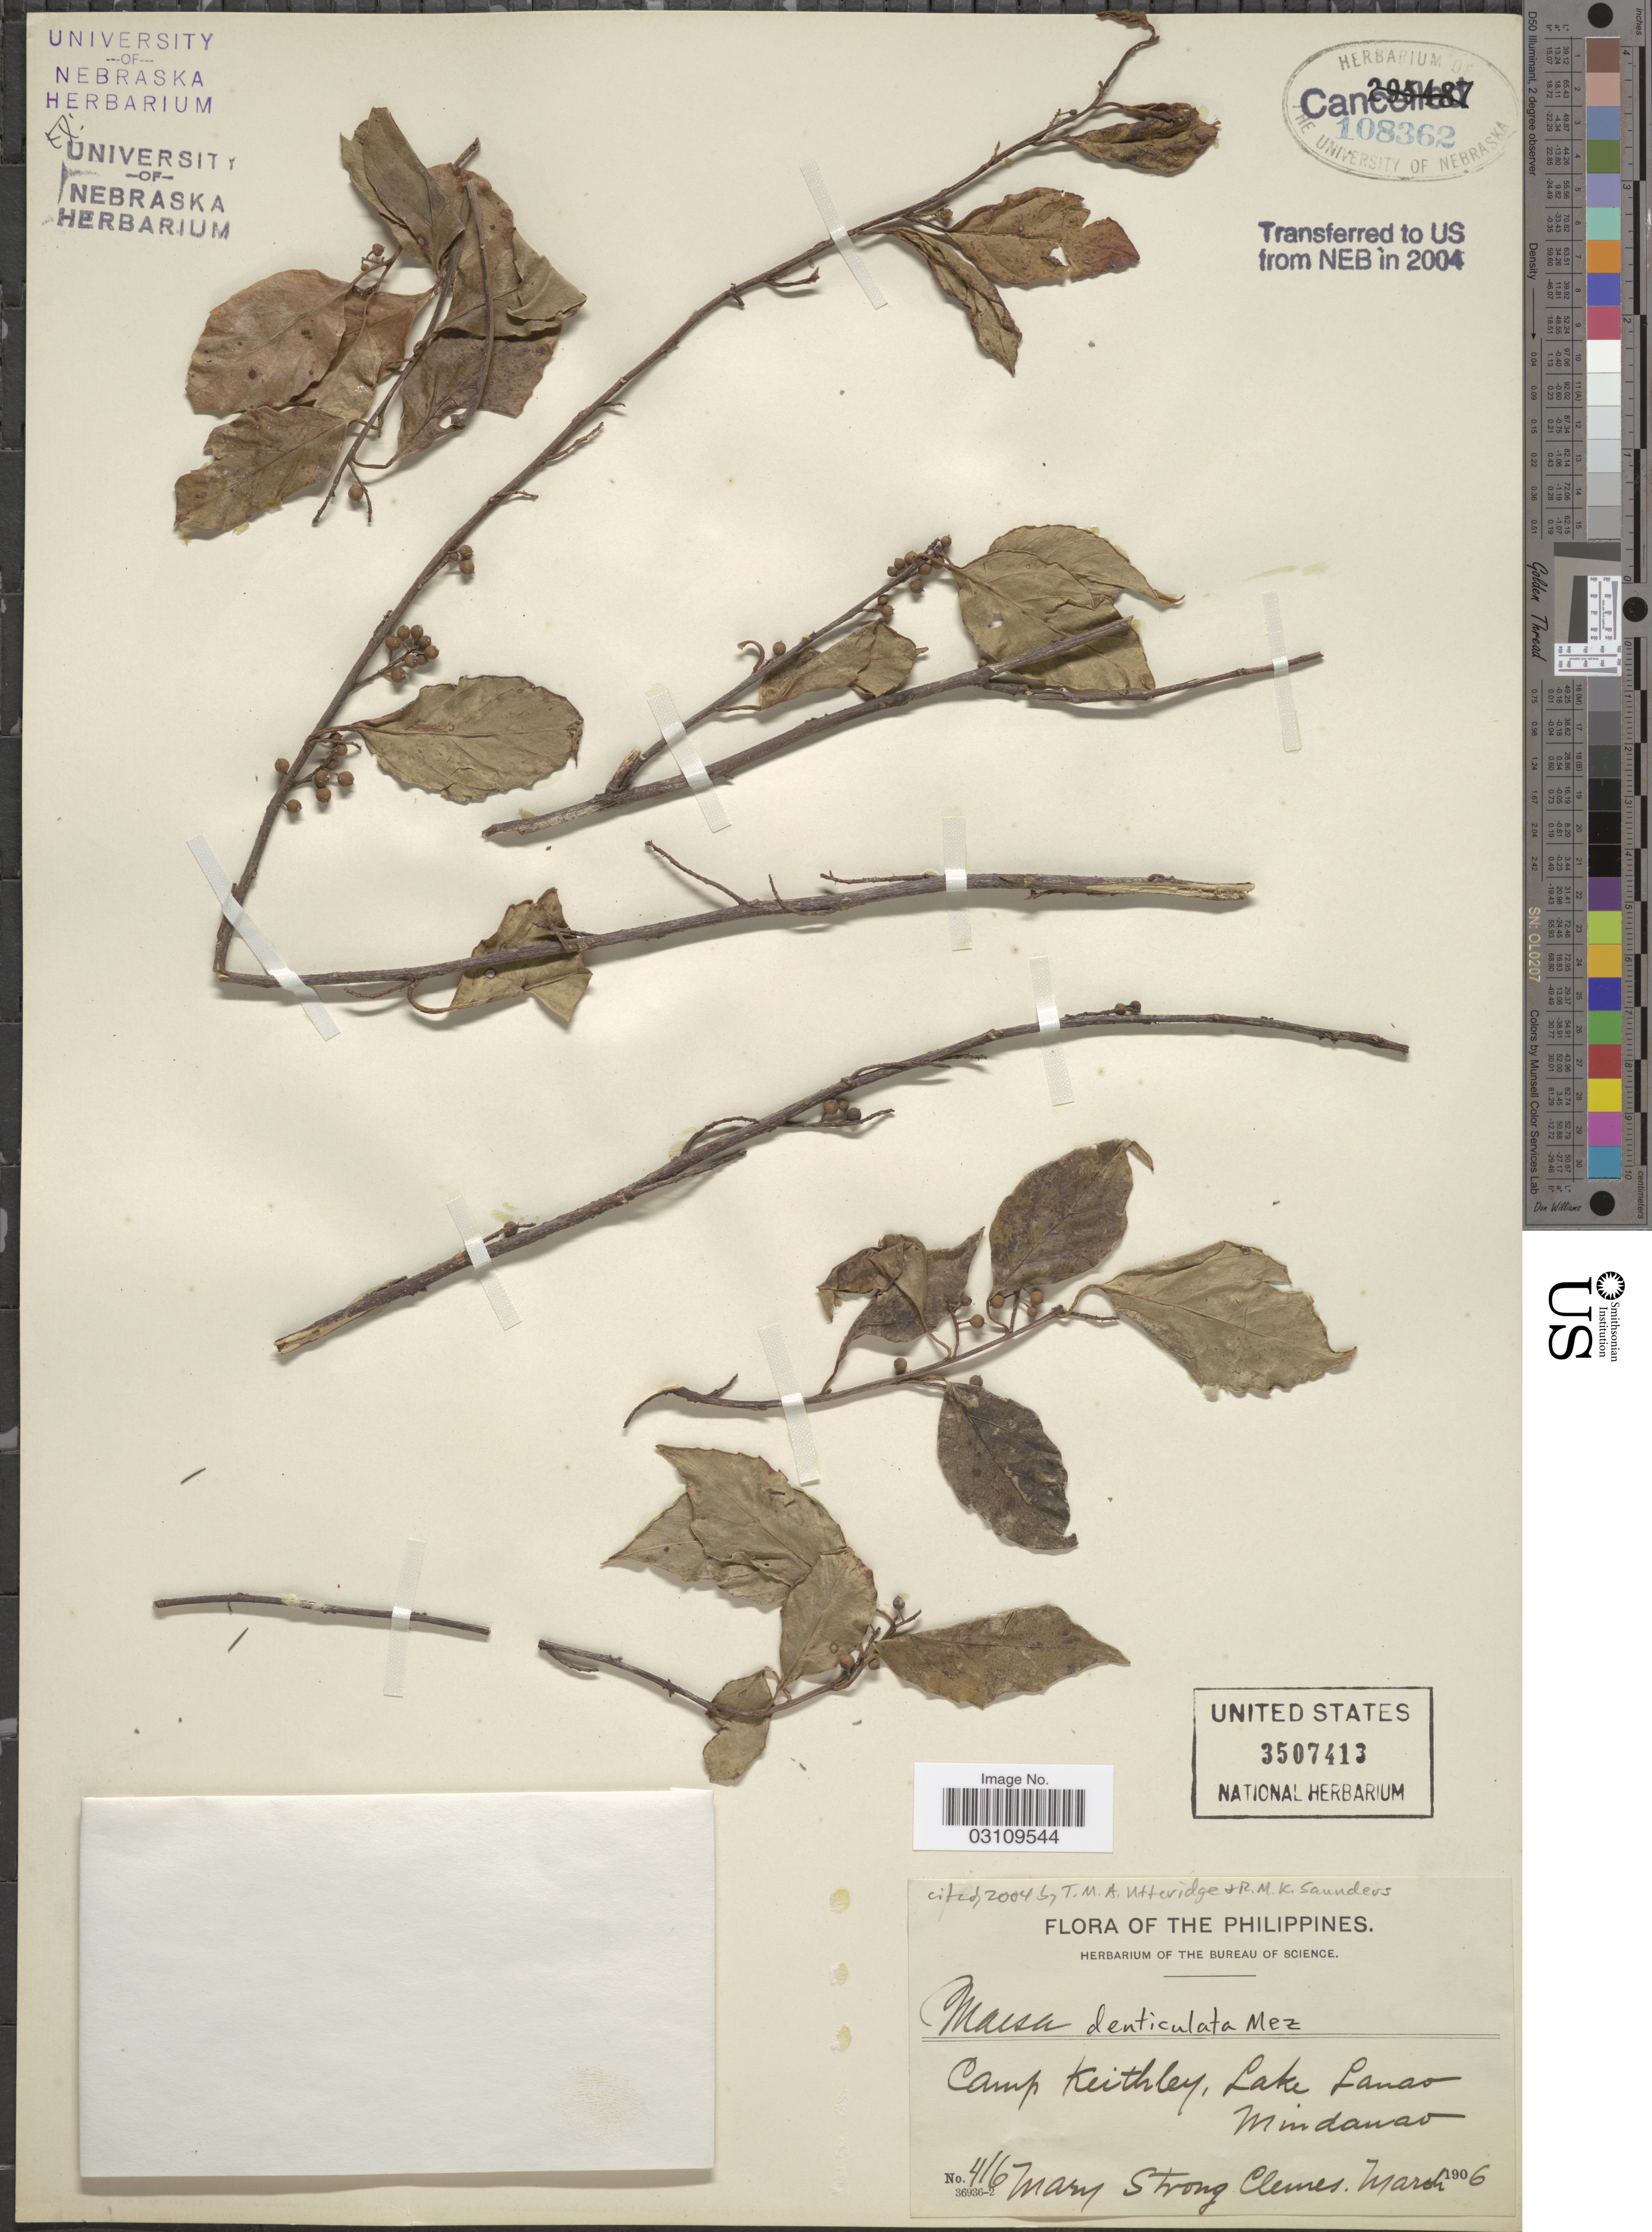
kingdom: Plantae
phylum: Tracheophyta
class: Magnoliopsida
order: Ericales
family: Primulaceae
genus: Maesa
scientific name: Maesa denticulata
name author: Mez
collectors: M. S. Clemens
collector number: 416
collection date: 1906-03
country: Philippines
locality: Camp Keithley, Lake Lanao, Mindanao.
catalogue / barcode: US 3507413